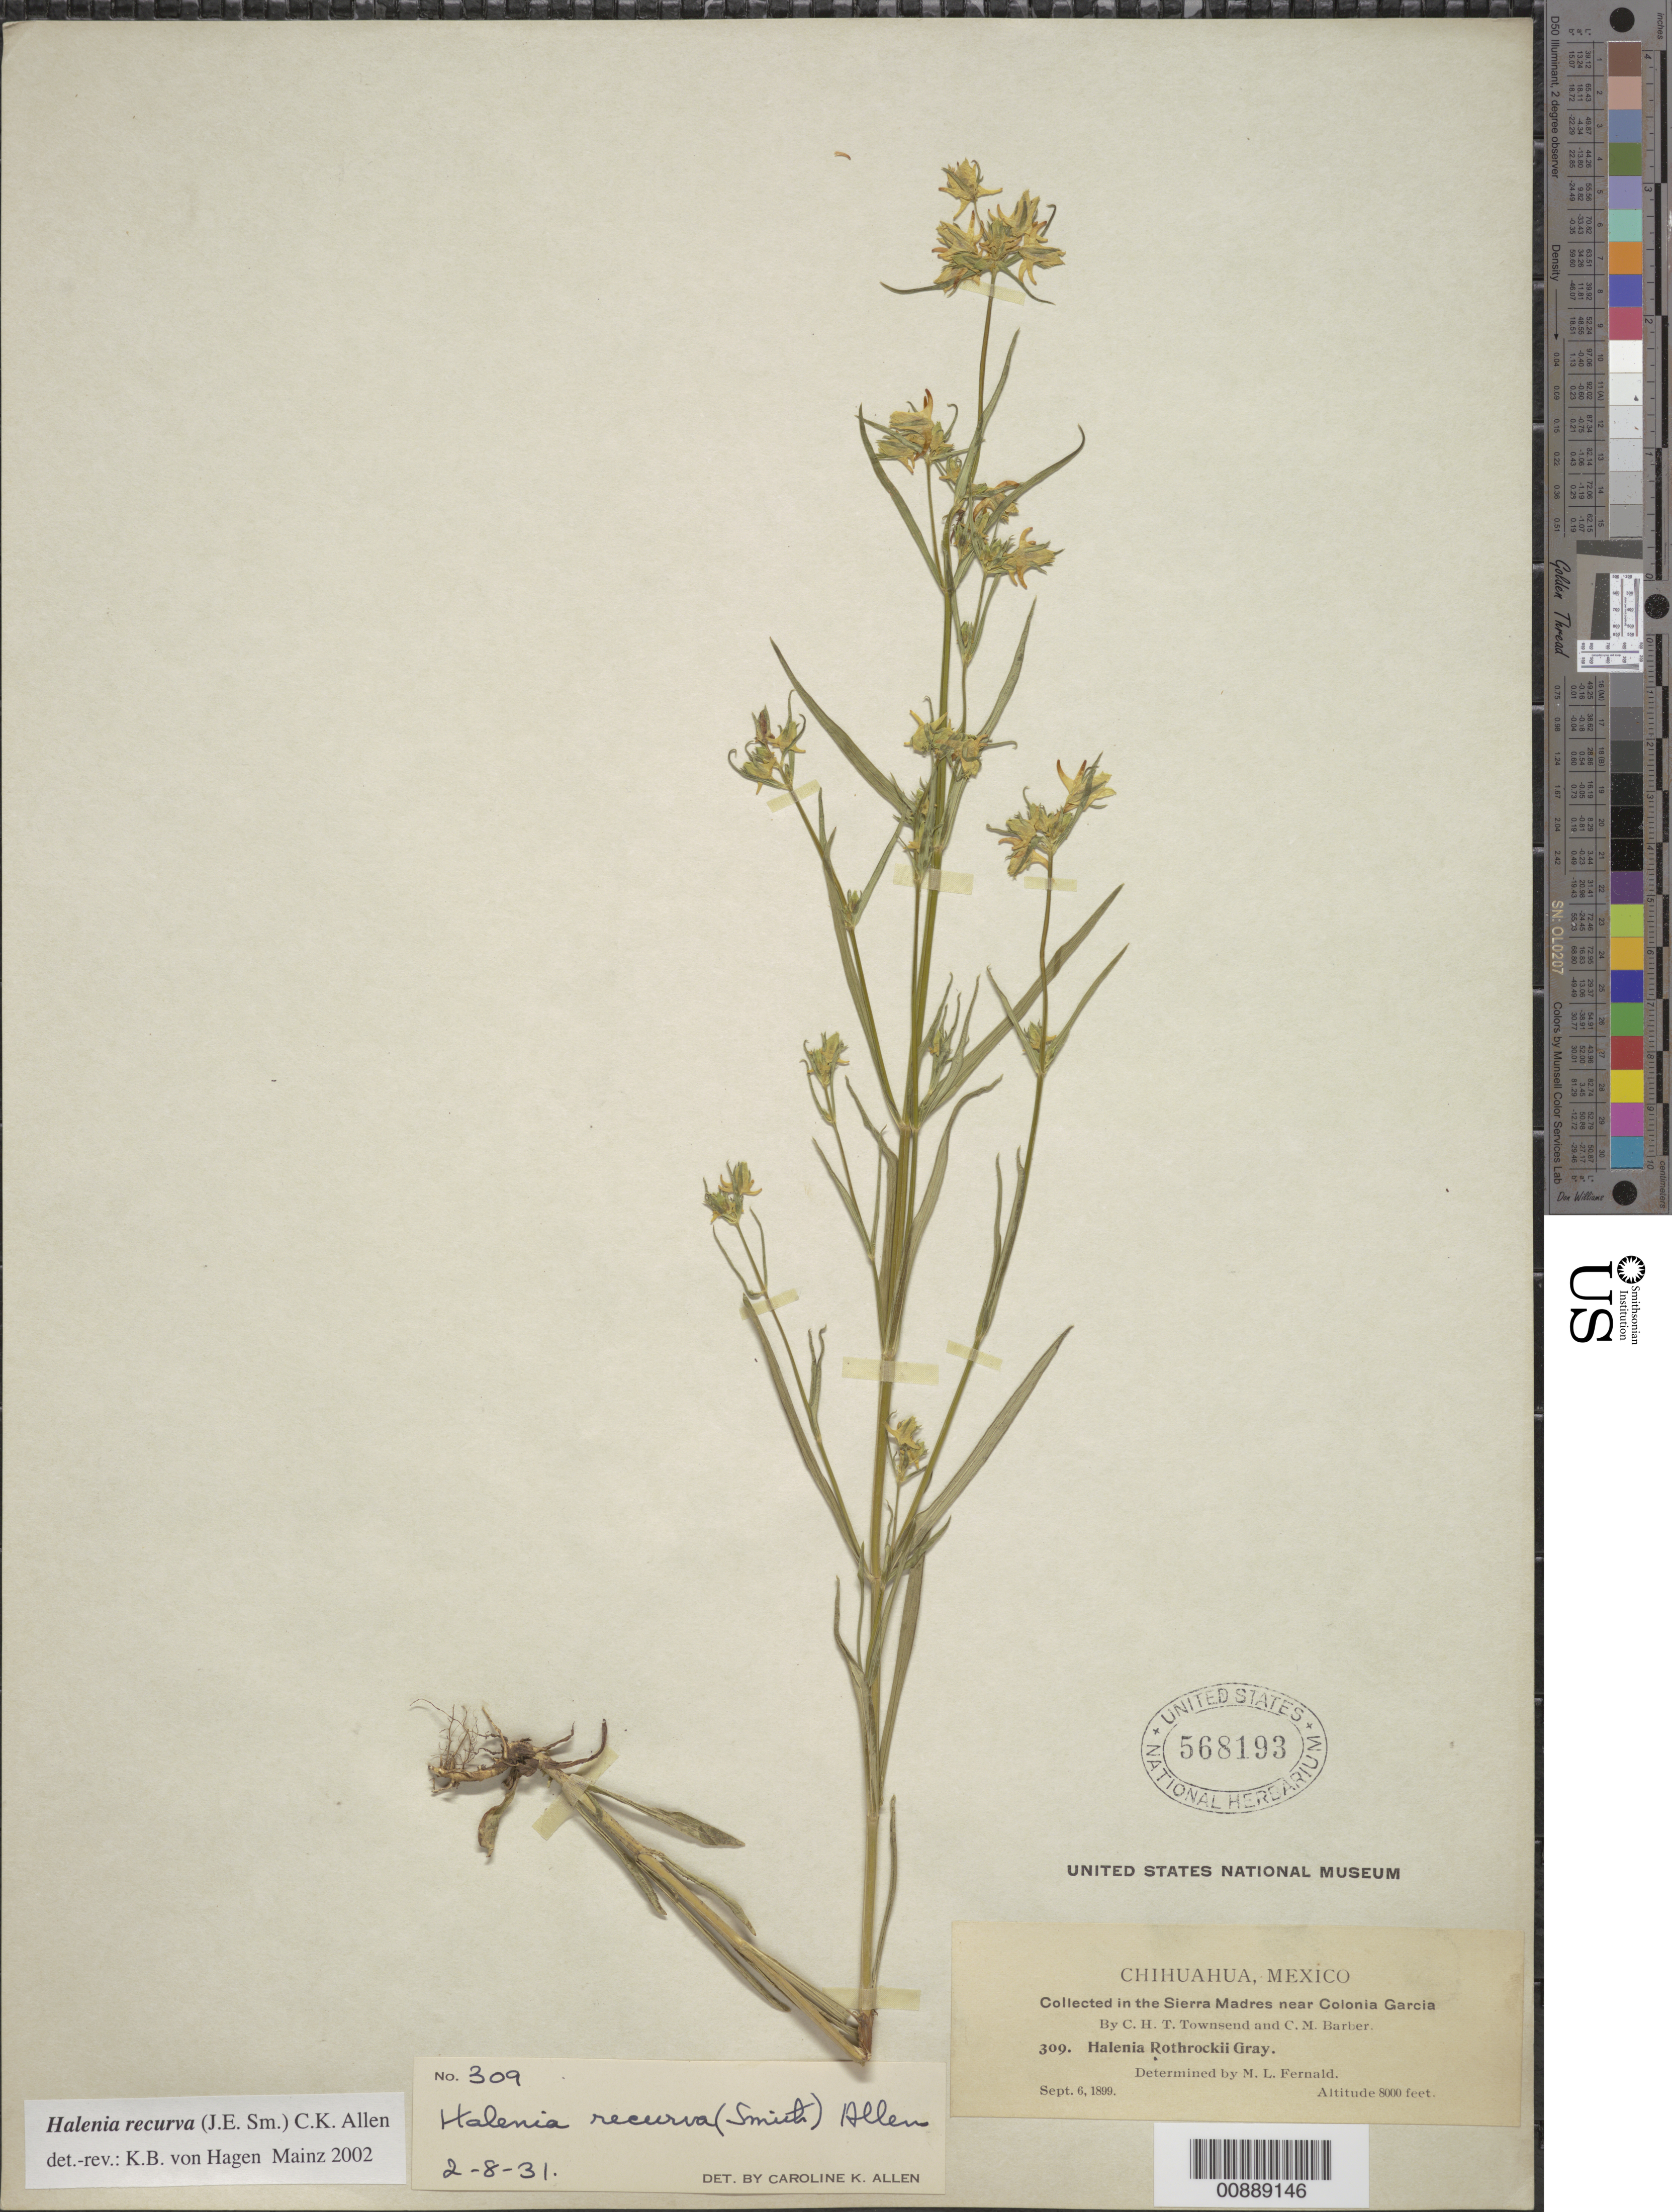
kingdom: Plantae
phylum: Tracheophyta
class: Magnoliopsida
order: Gentianales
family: Gentianaceae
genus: Halenia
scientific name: Halenia recurva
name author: (Sm.) C.K. Allen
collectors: C. H. T. Townsend & C. Barber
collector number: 309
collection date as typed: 06 Sep 1899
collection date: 1899-09-06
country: Mexico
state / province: Chihuahua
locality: Sierra Madre near Colonia García, Chihuahua.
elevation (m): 2438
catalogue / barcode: US 568193